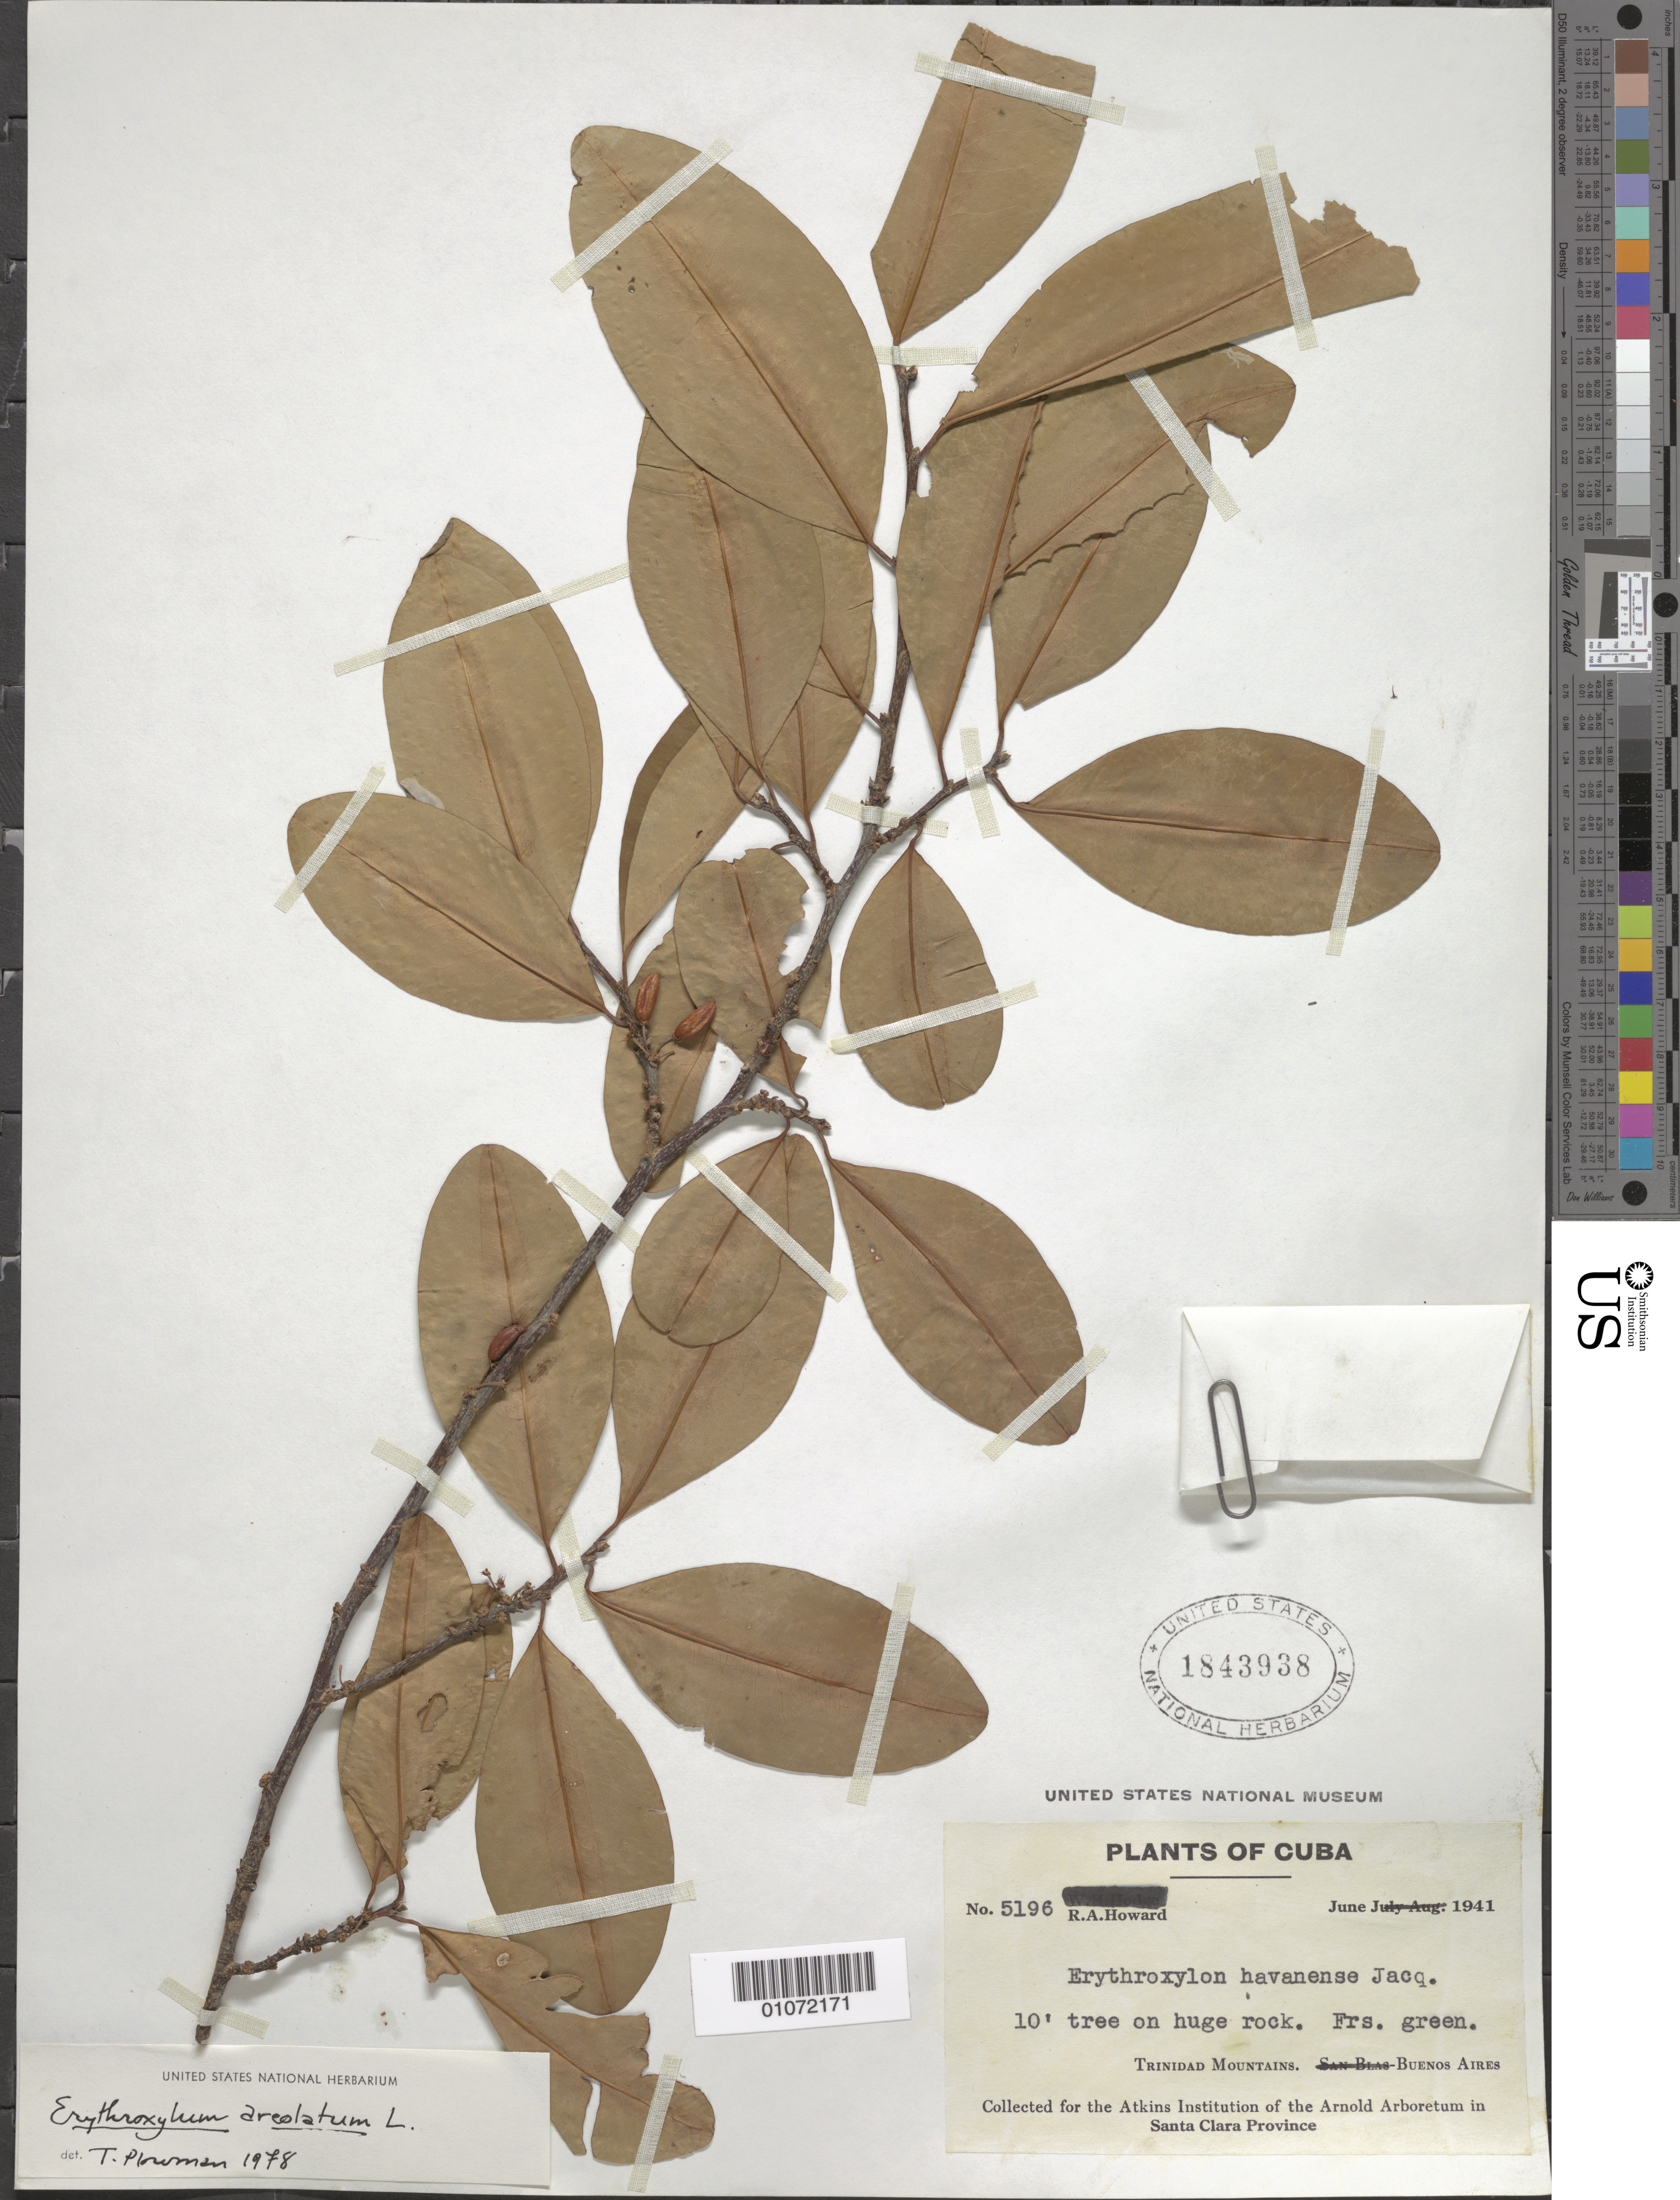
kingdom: Plantae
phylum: Tracheophyta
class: Magnoliopsida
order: Malpighiales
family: Erythroxylaceae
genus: Erythroxylum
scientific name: Erythroxylum aerolatum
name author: L.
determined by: Plowman, T.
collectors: R. A. Howard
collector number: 5196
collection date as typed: Jun 1941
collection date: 1941-06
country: Cuba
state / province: Villa Clara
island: Cuba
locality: Santa Clara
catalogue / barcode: US 1843938